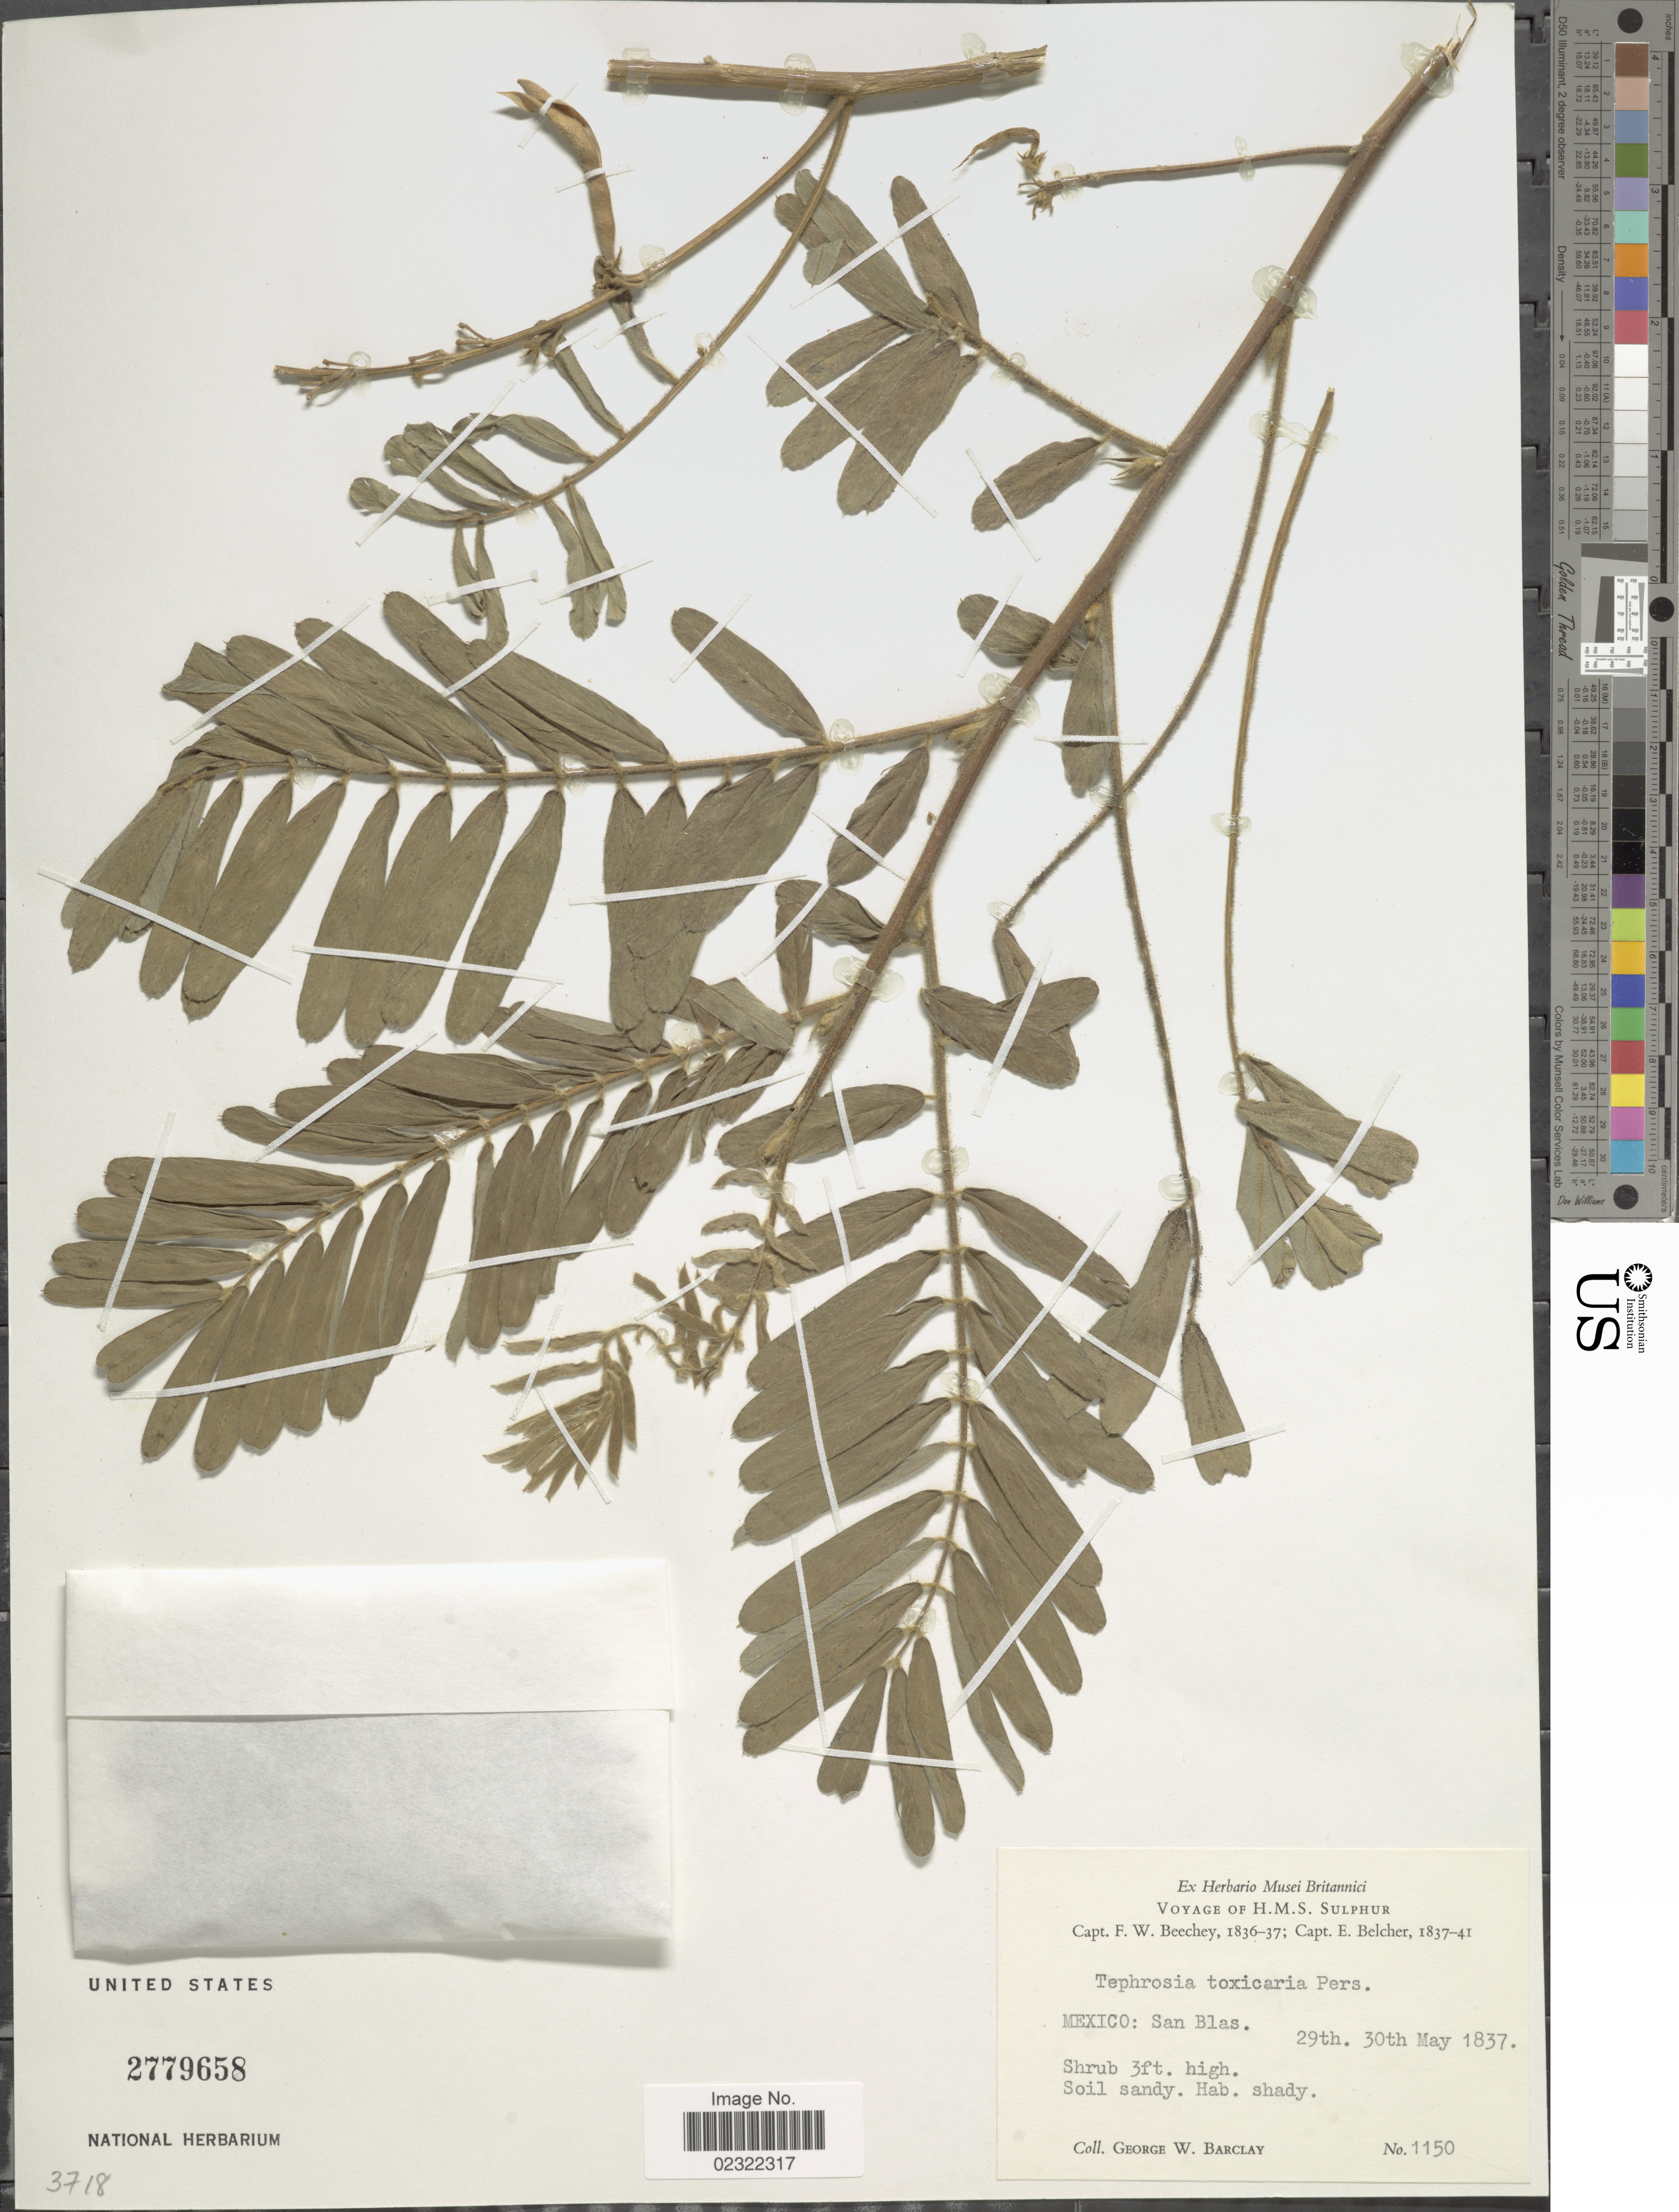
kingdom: Plantae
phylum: Tracheophyta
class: Magnoliopsida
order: Fabales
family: Fabaceae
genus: Tephrosia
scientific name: Tephrosia multifolia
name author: Rose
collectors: G. W. Barclay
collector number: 1150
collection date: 1837-05-29/1837-05-30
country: Mexico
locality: San Blas.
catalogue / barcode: US 2779658